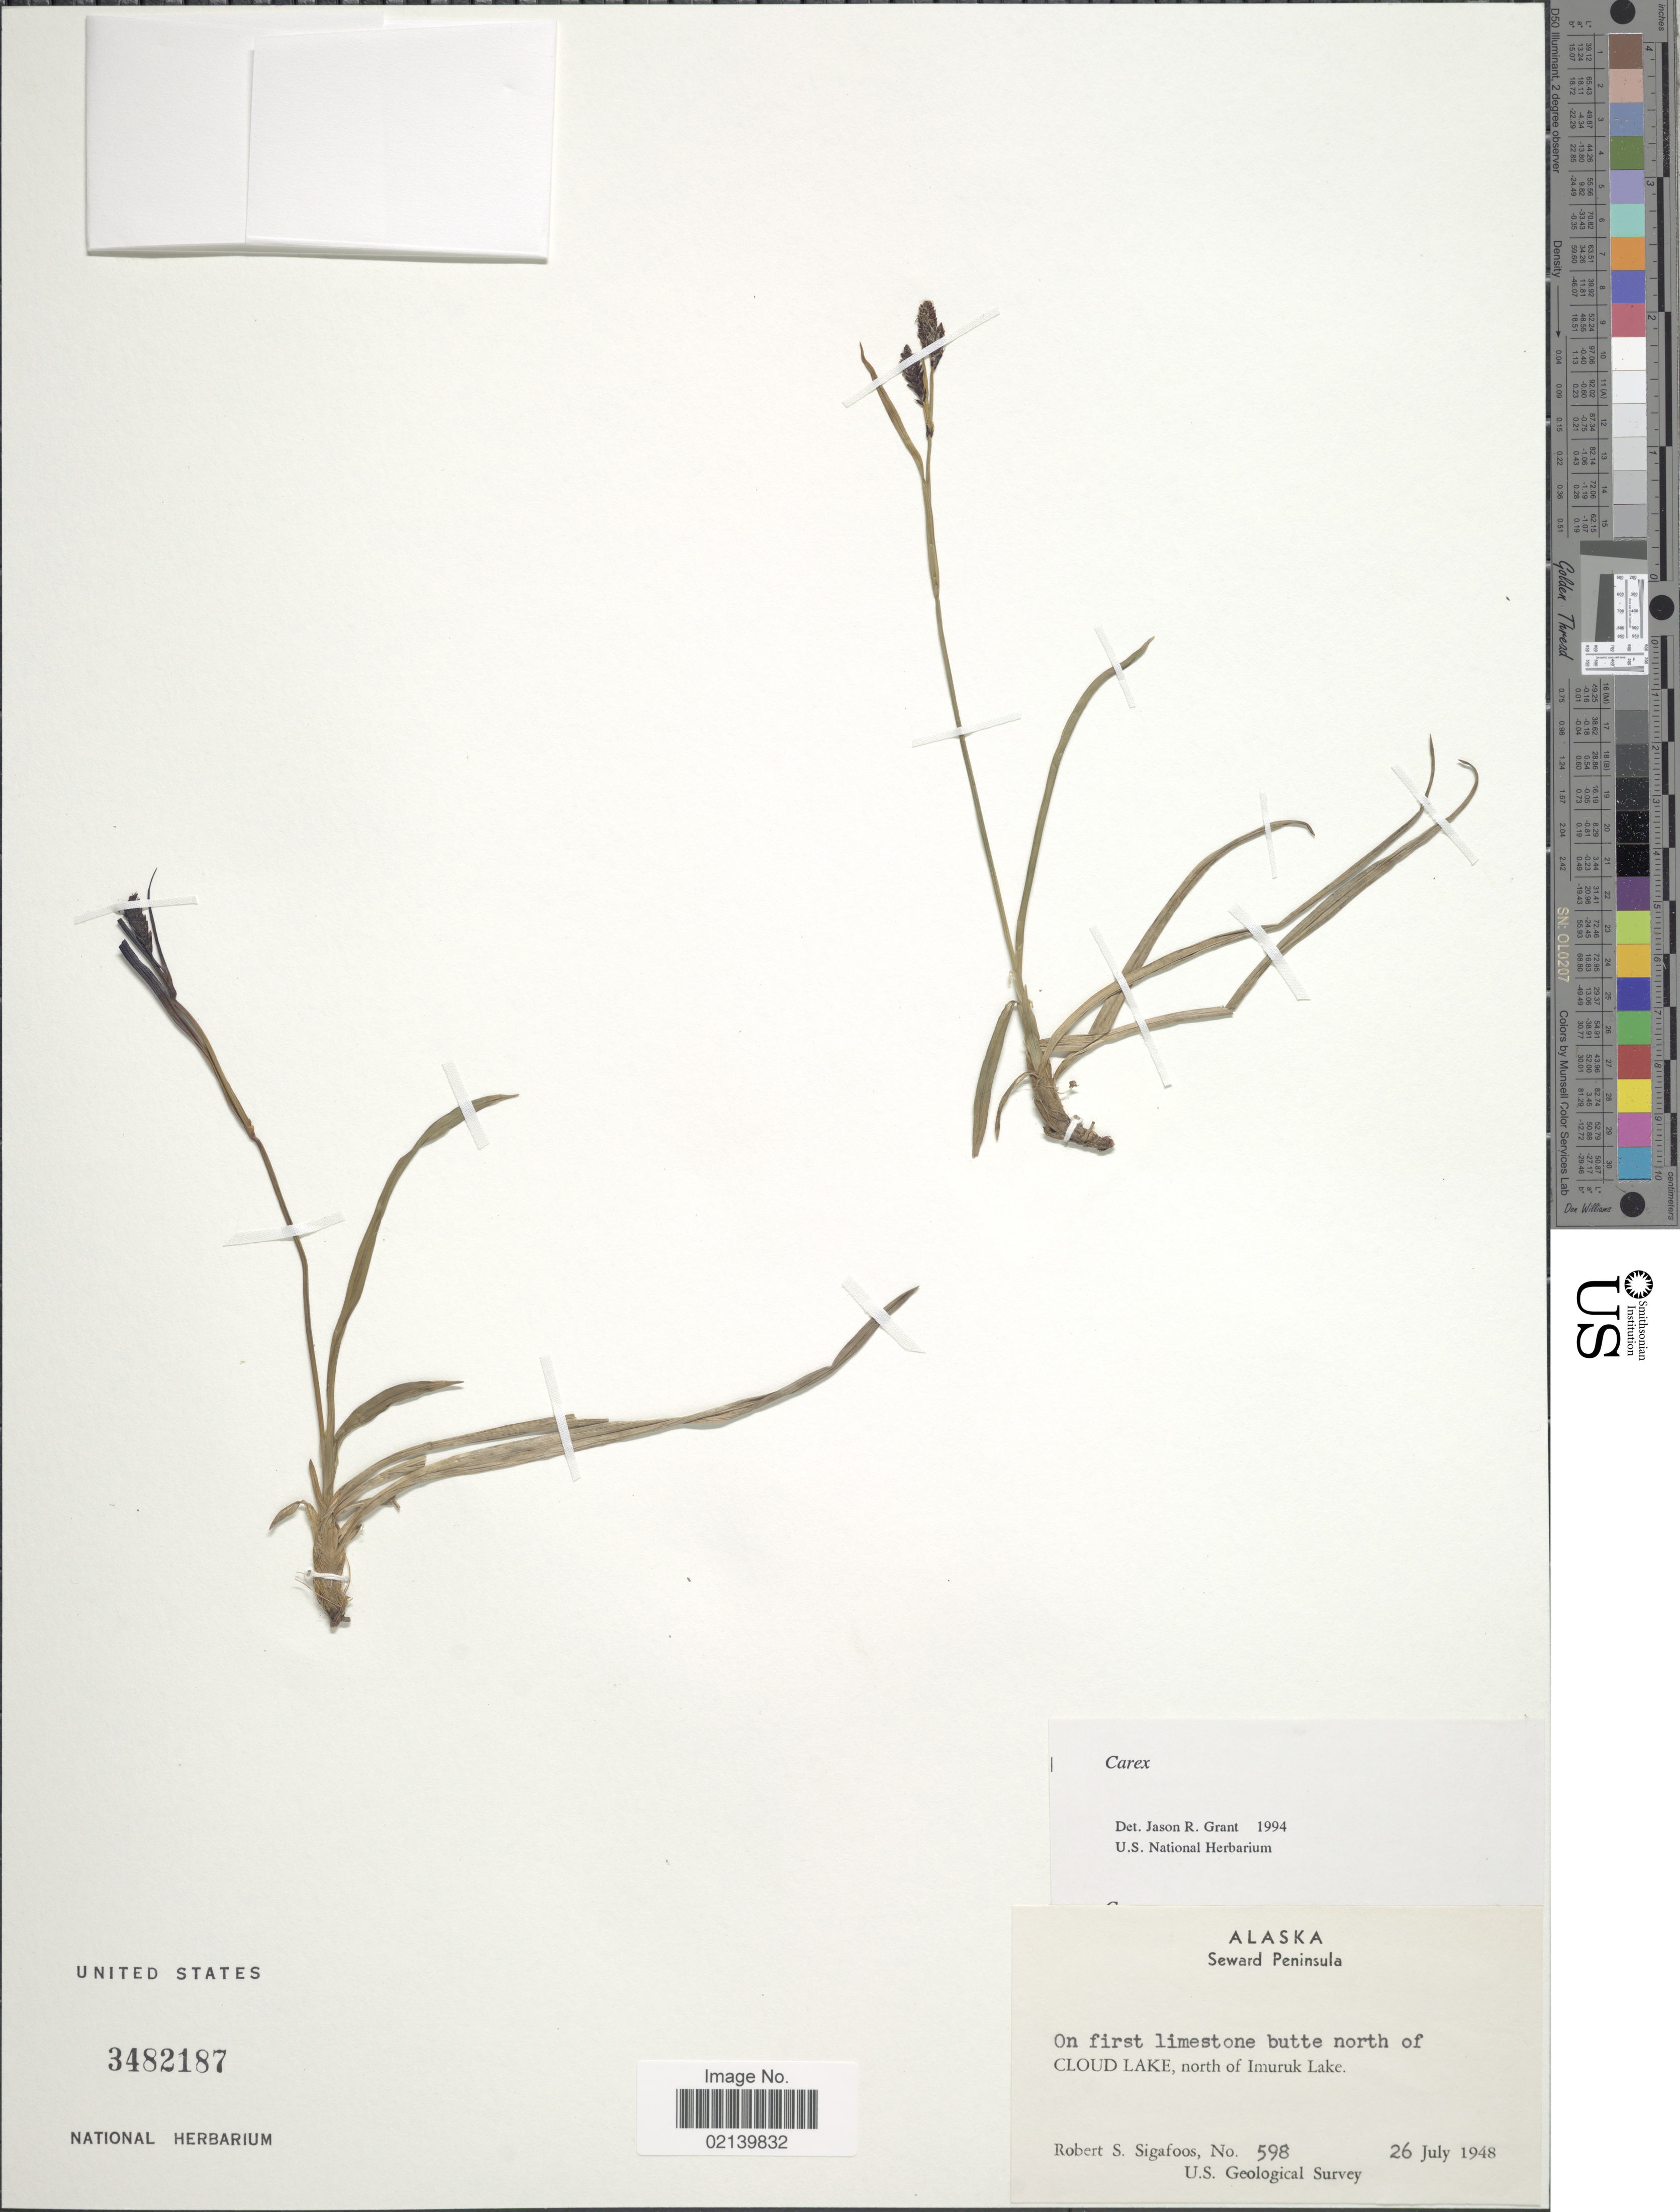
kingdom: Plantae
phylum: Tracheophyta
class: Liliopsida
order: Poales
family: Cyperaceae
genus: Carex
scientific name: Carex sp.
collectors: R. Sigafoos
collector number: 598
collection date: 1948-07-26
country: United States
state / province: Alaska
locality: Alaska, Seward Peninusla. On north-facing lower slope of first limestone butte, north of Cloud Lake, north of Imuruk Lake.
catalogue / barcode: US 3482187